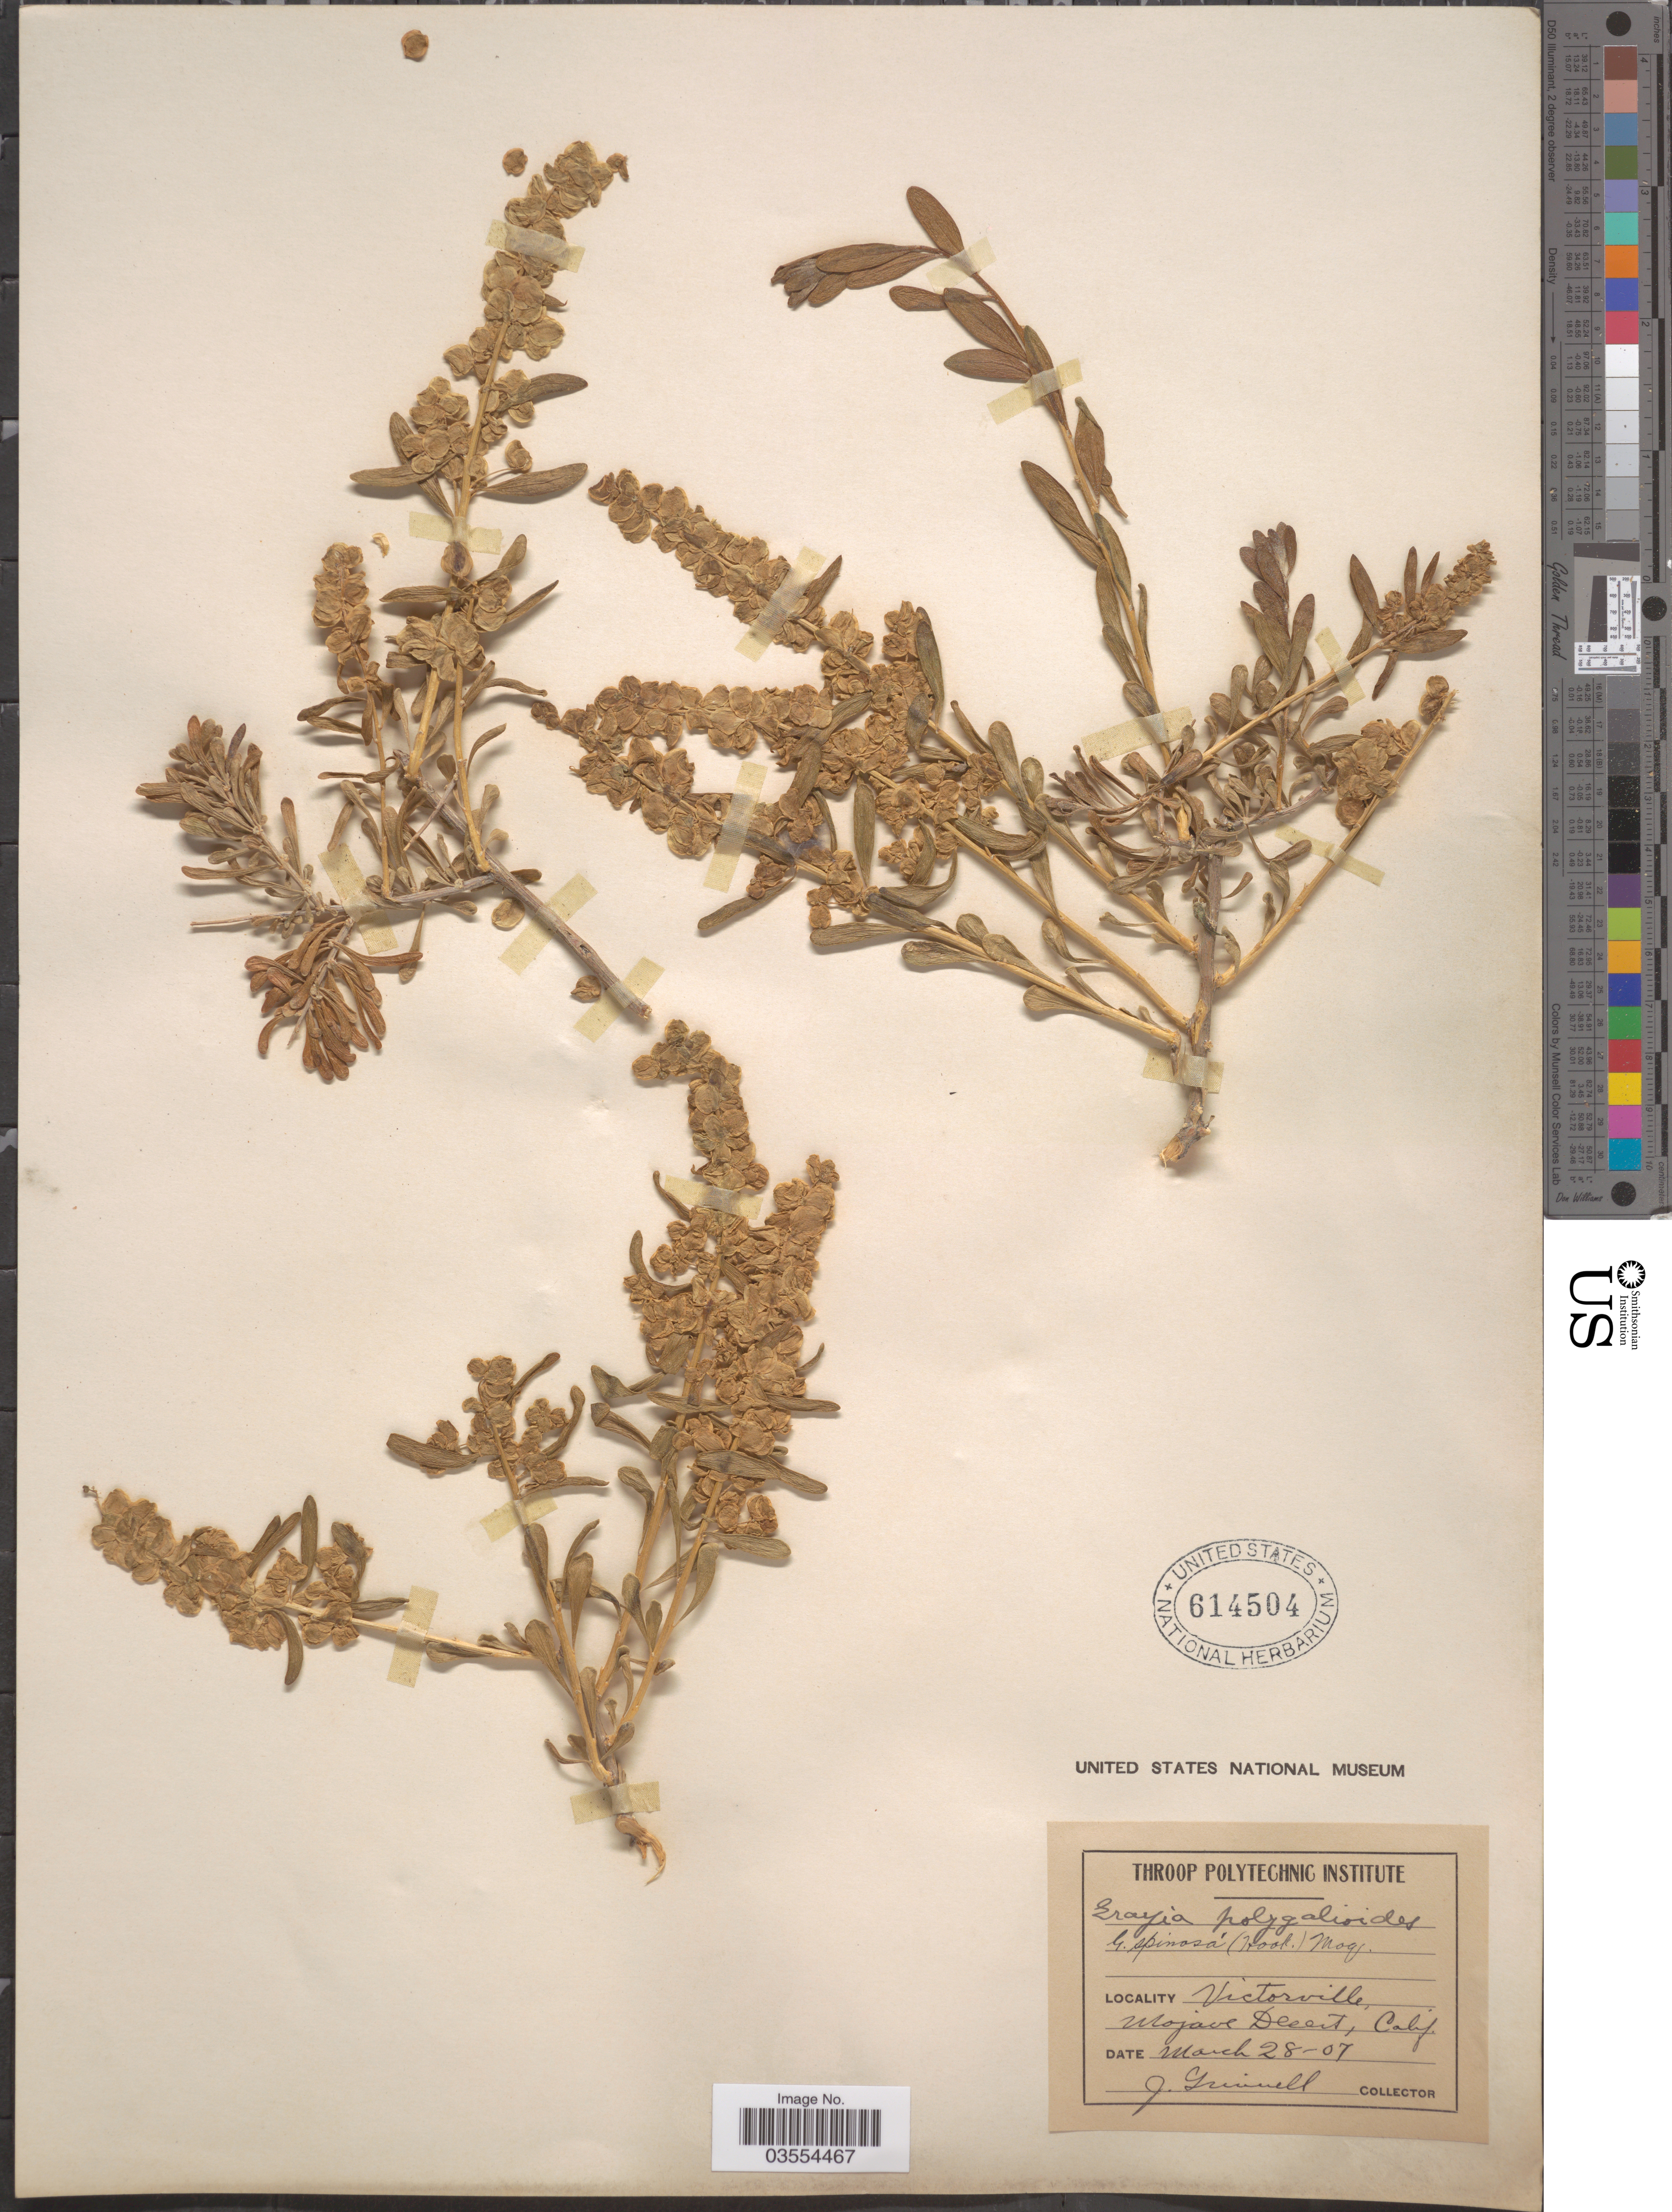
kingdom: Plantae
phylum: Tracheophyta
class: Magnoliopsida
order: Caryophyllales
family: Amaranthaceae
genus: Grayia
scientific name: Grayia spinosa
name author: (Hook.) Moq.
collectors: J. Grinnell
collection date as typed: Transcribed d/m/y: 28/3/7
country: United States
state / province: California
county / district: San Barnadino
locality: Victorville, Mojave Desert.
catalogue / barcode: US 614504